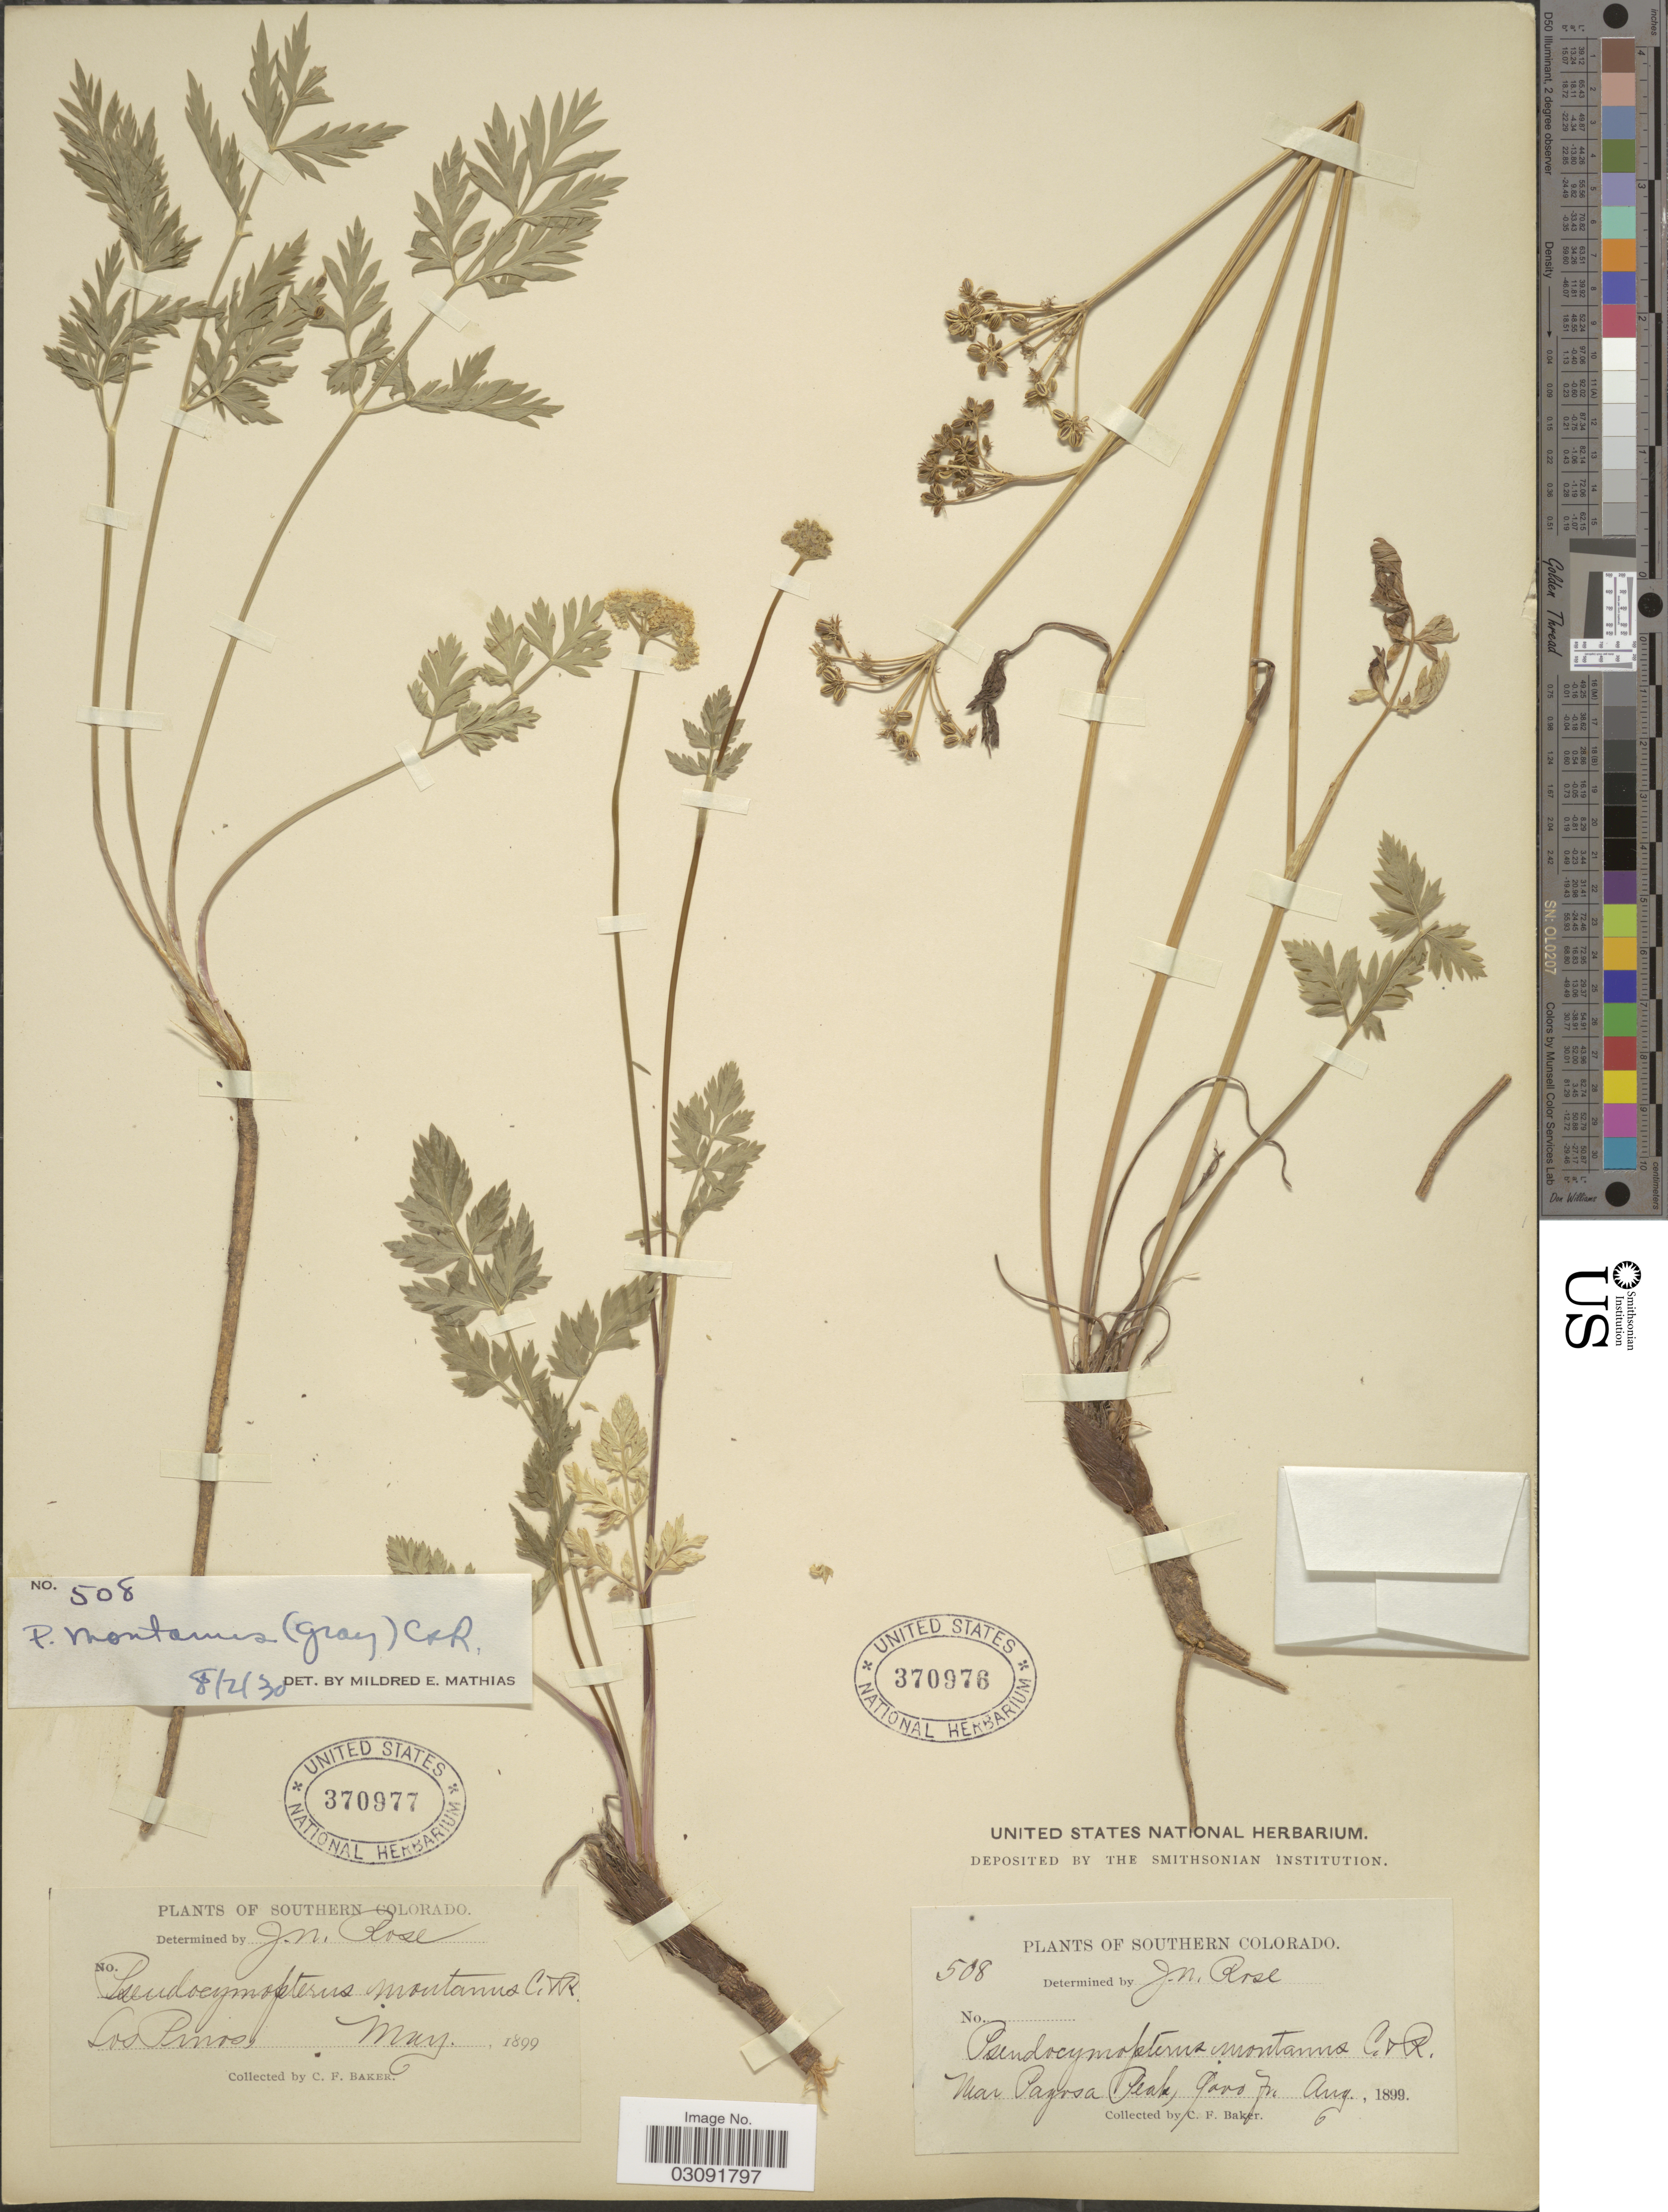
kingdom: Plantae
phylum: Tracheophyta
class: Magnoliopsida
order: Apiales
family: Apiaceae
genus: Pseudocymopterus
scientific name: Pseudocymopterus montanus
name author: (A. Gray) J.M. Coult. & Rose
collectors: C. F. Baker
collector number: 508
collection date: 1899-08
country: United States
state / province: Colorado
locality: Southern Colorado, Near Pagosa Peak.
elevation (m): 2743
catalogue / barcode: US 370976-2